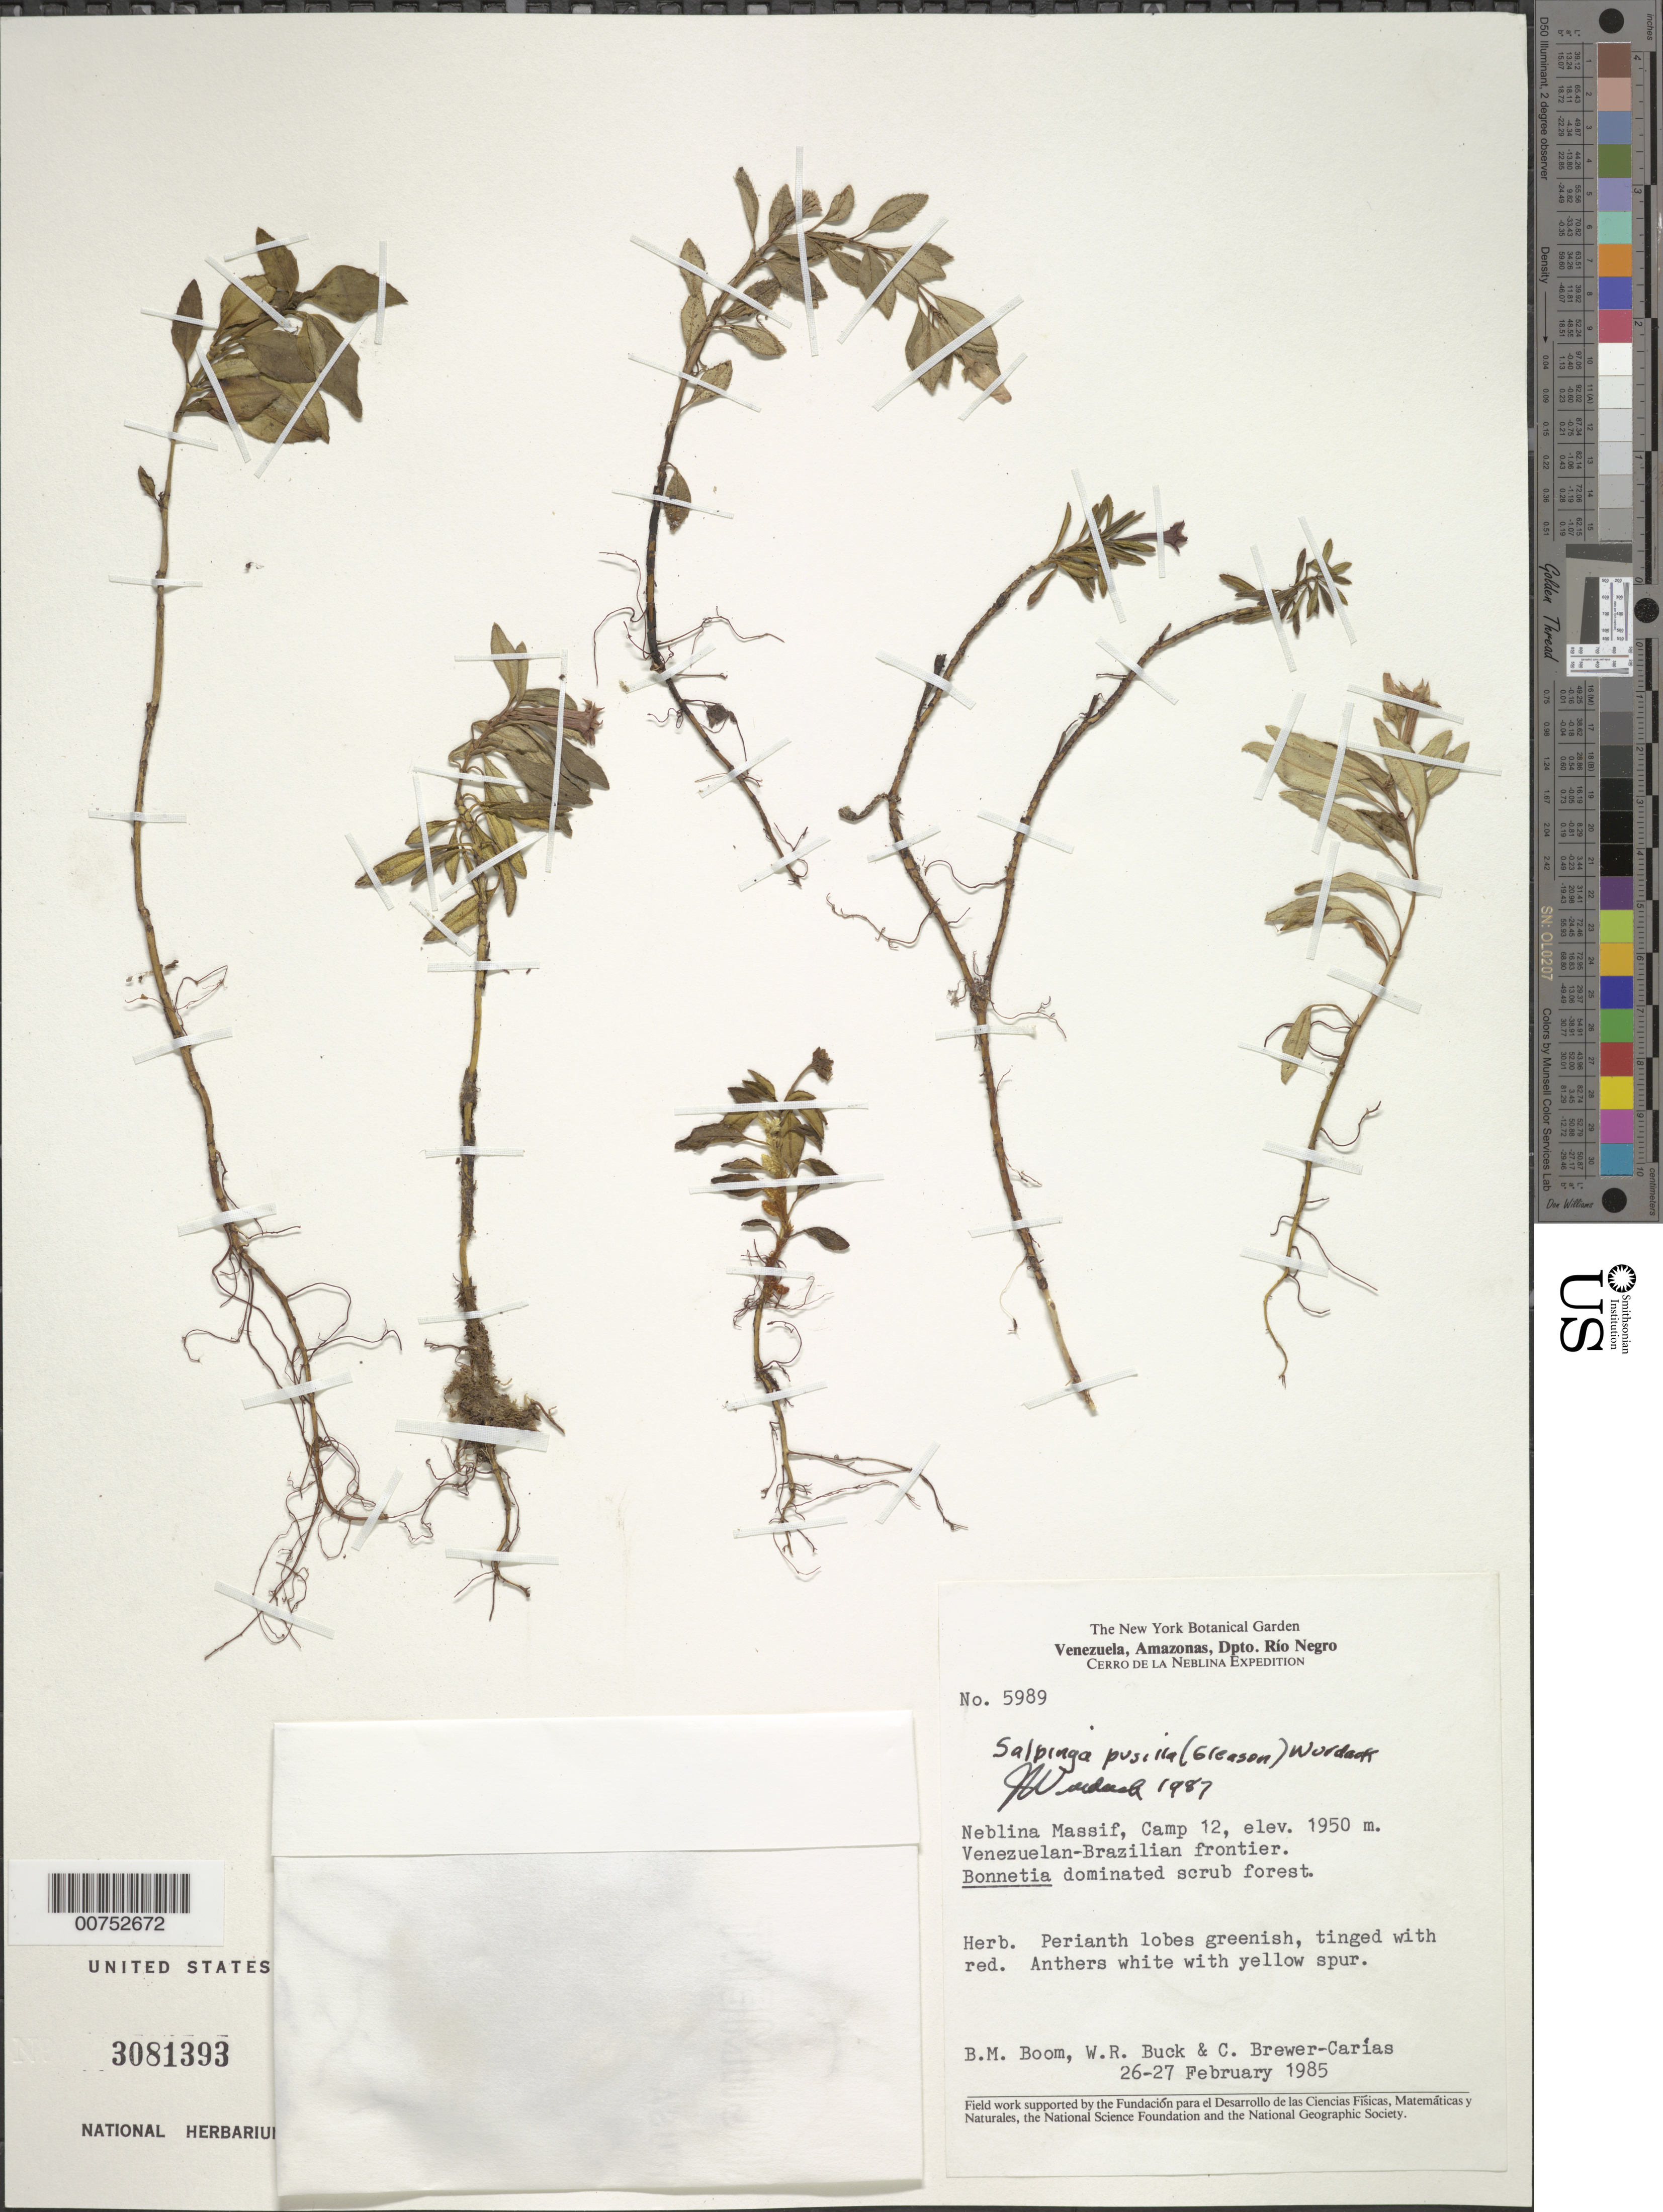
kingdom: Plantae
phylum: Tracheophyta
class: Magnoliopsida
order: Myrtales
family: Melastomataceae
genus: Salpinga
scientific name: Salpinga pusilla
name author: Wurdack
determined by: Luteyn, J. L.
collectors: B. M. Boom, W. R. Buck & C. Brewer-Carias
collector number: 5989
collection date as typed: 26-Feb-85 to 27-Feb-85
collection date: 1985-02-26/1985-02-27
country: Venezuela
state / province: Amazonas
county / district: Río Negro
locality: Neblina Massif, Camp 12, Venezuelan-Brazilian frontier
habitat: Bonnetia dominated scrub forest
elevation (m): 1950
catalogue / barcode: US 3081393